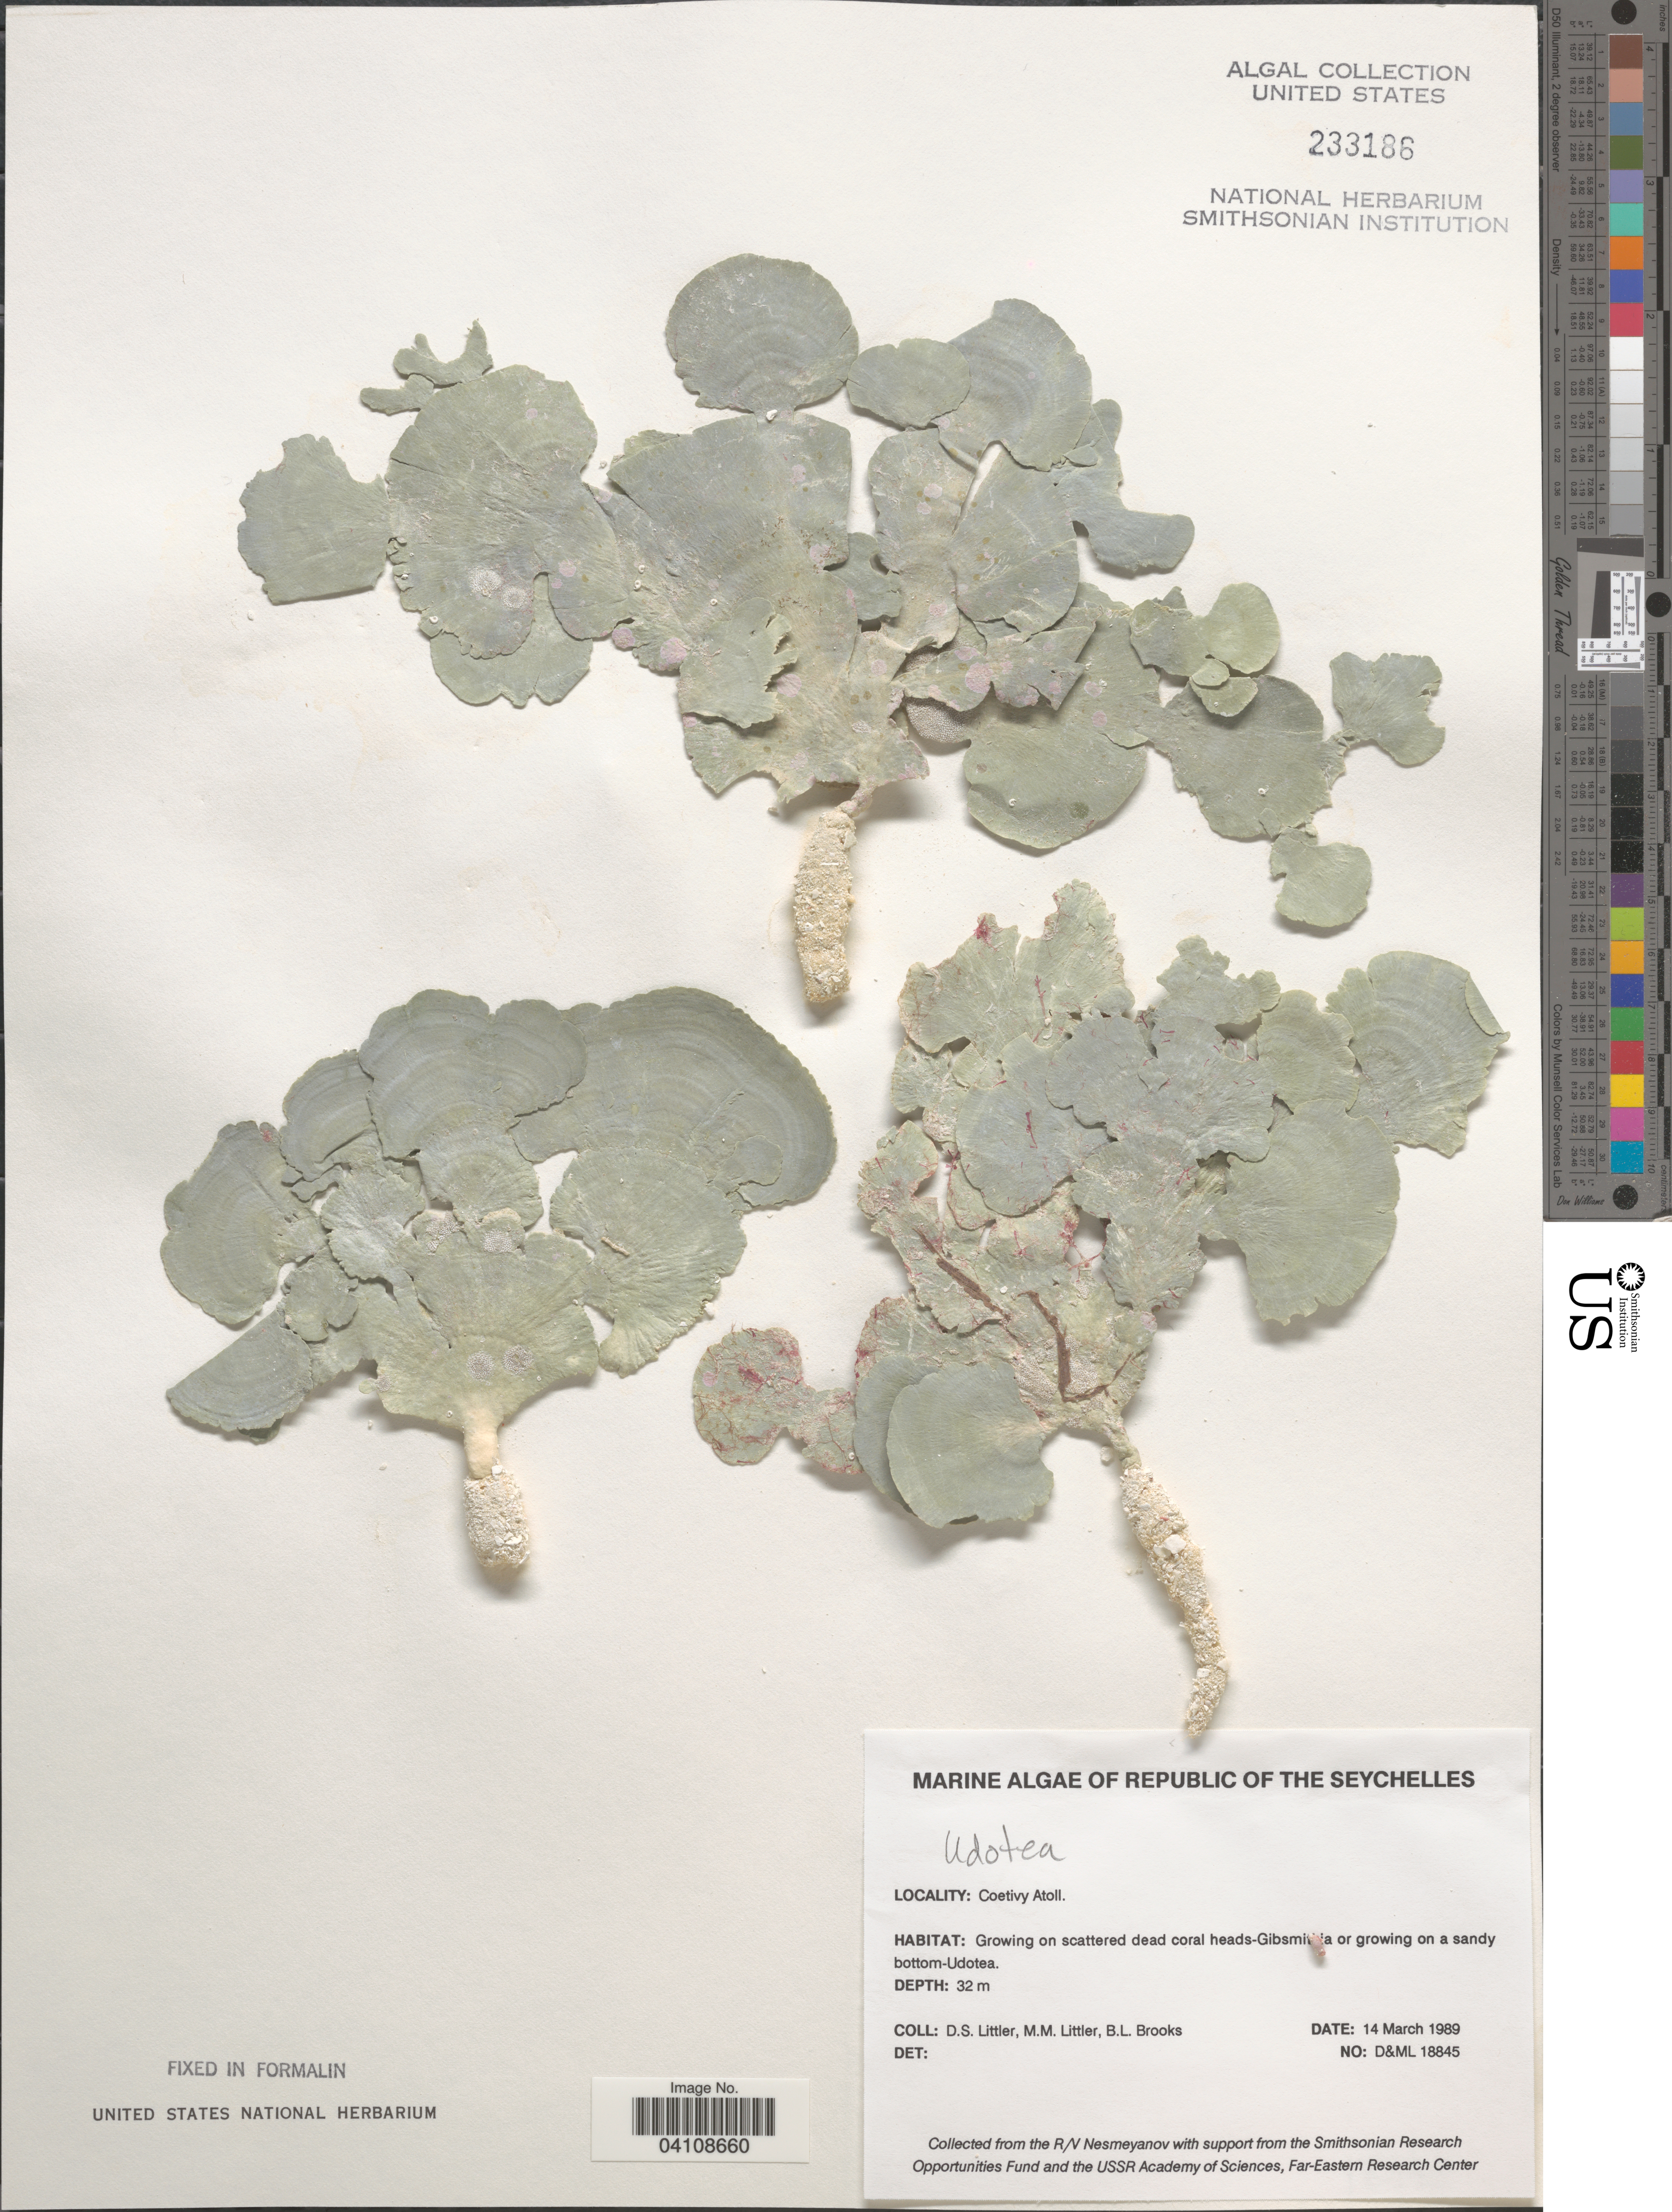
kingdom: Plantae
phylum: Chlorophyta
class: Ulvophyceae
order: Bryopsidales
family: Udoteaceae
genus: Udotea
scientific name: Udotea sp.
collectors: D. S. Littler & B. Brooks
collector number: D&ML18845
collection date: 1989-03-14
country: Seychelles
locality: Republic of The Seychelles. Coetivy Atoll.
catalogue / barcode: US 233186